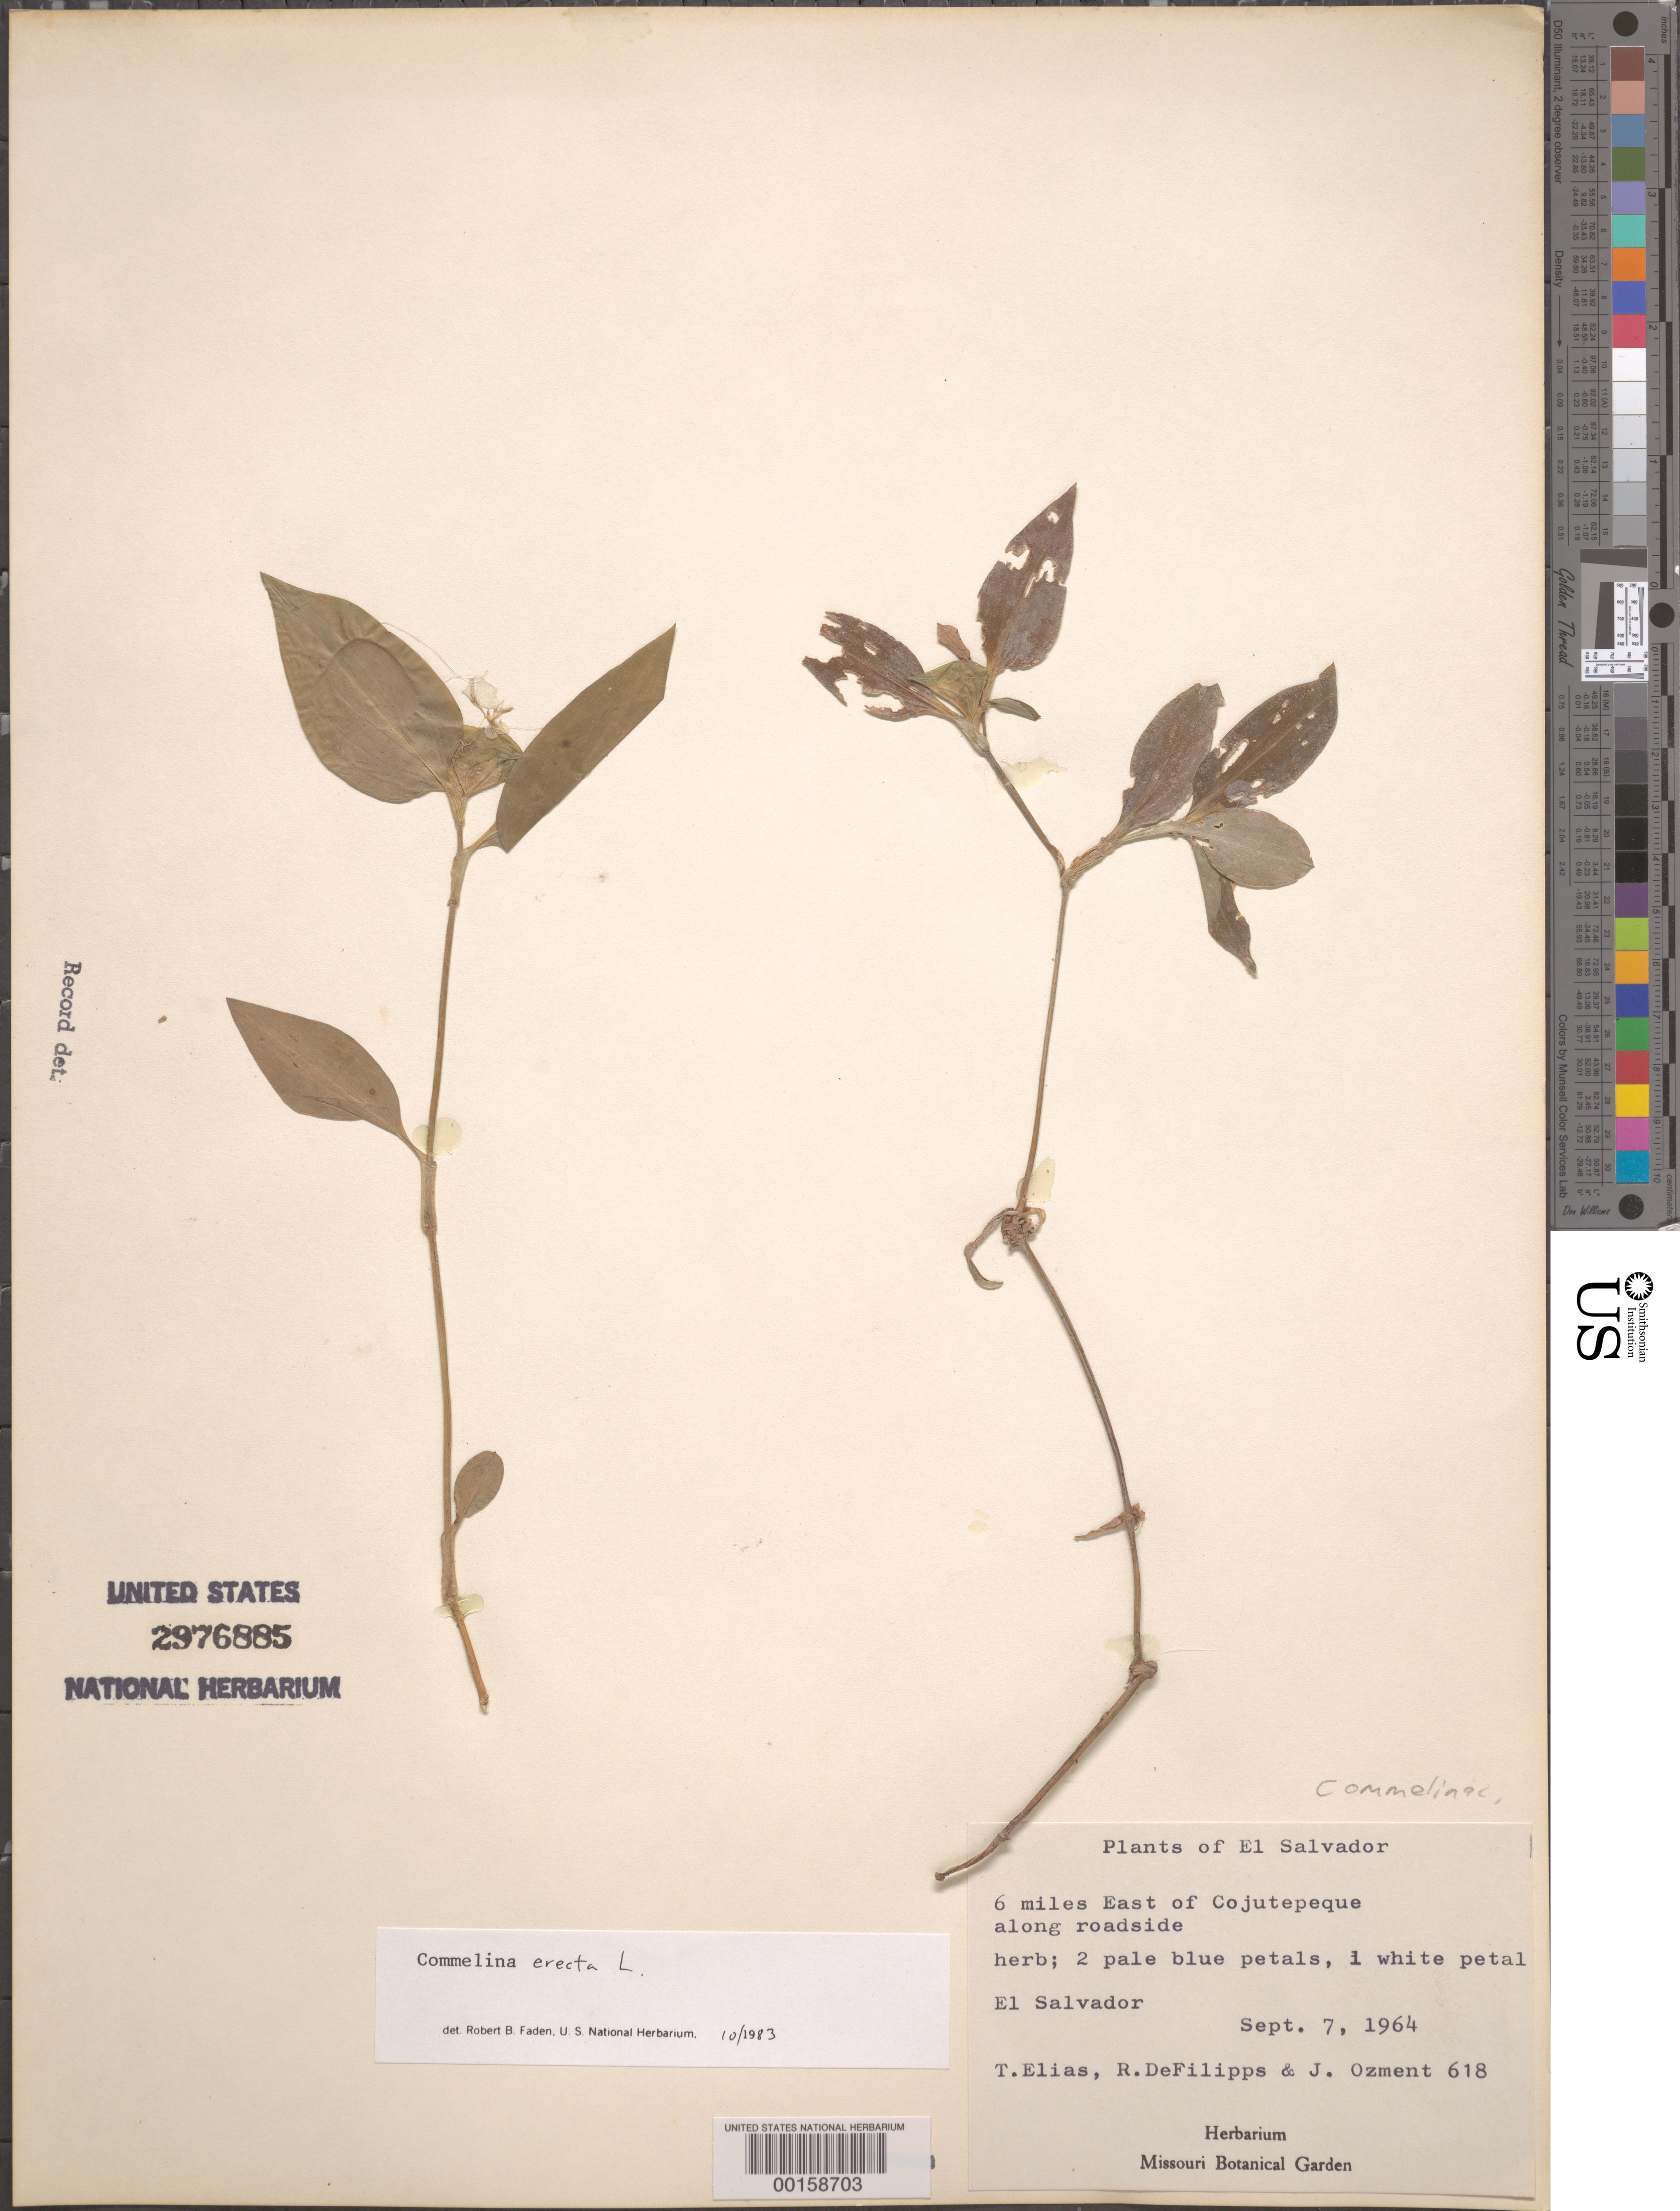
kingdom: Plantae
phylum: Tracheophyta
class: Liliopsida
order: Commelinales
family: Commelinaceae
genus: Commelina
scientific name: Commelina erecta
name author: L.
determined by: Faden, Robert B., (US), Smithsonian Institution - National Museum of Natural History (UNITED STATES)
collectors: T. Elias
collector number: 618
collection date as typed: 07 Sep 1964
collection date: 1964-09-07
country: El Salvador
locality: Cojutepeque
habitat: Roadside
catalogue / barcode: US 2976885